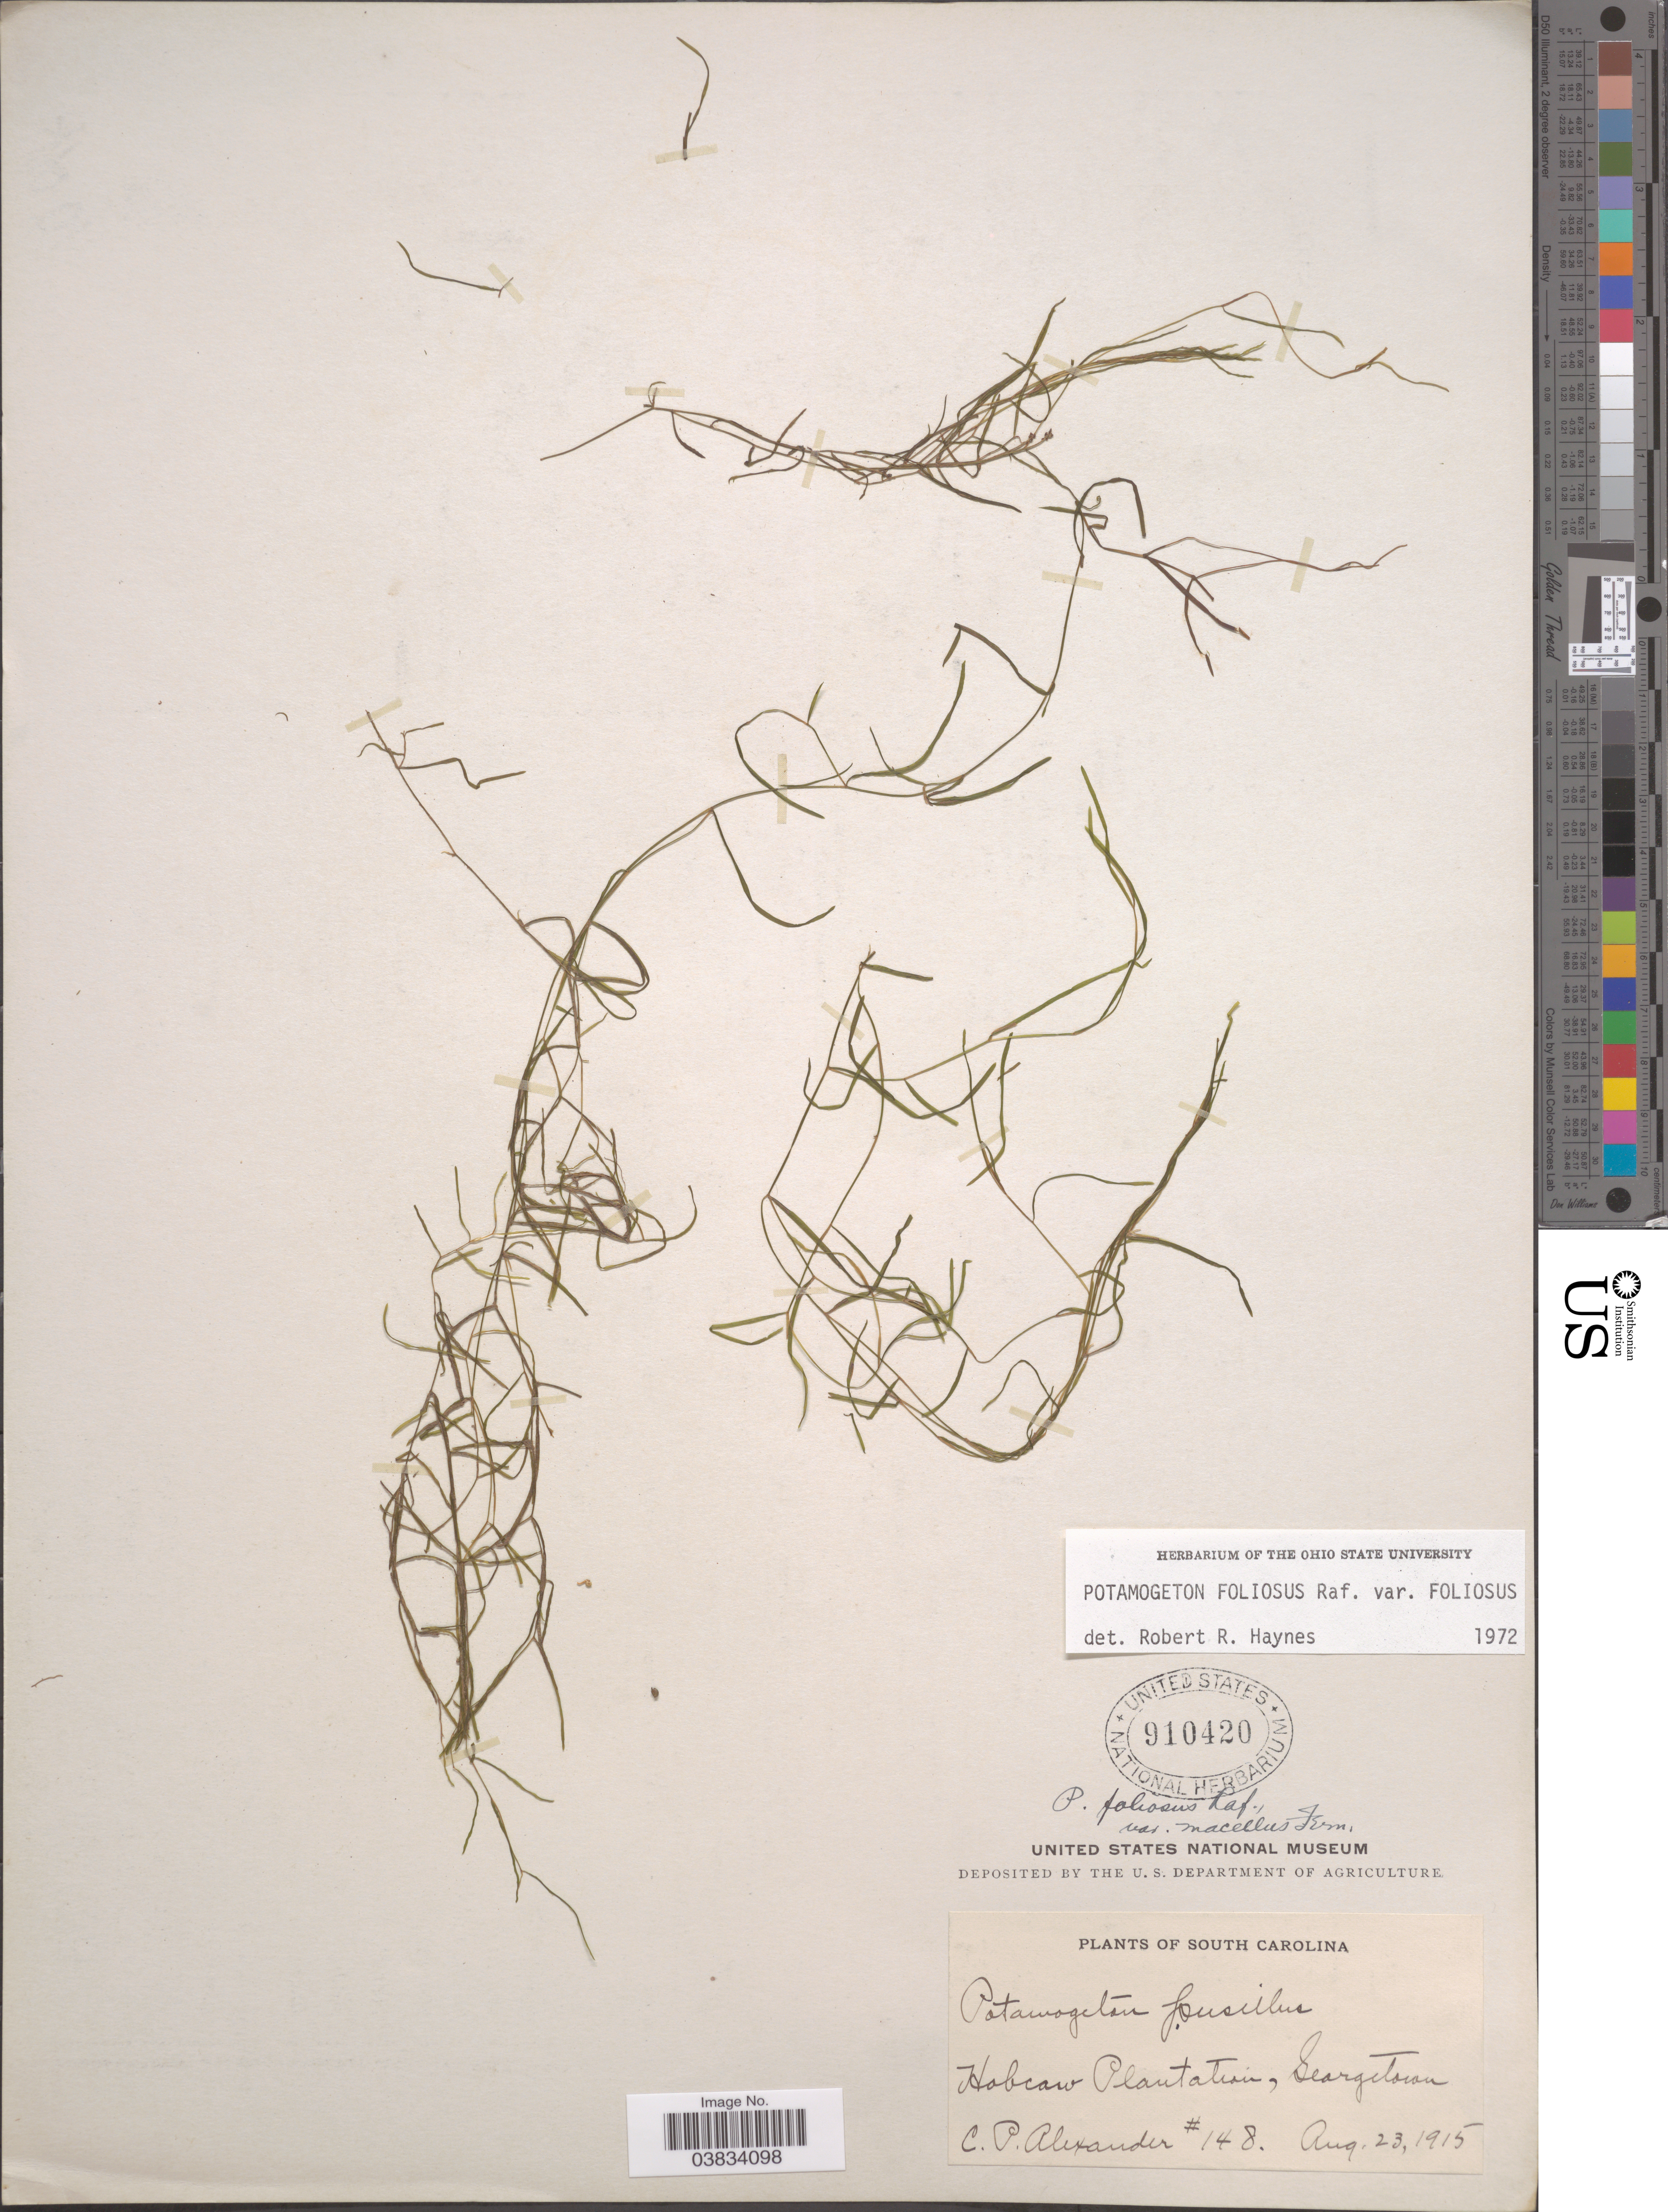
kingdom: Plantae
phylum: Tracheophyta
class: Liliopsida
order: Alismatales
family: Potamogetonaceae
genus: Potamogeton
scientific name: Potamogeton foliosus var. foliosus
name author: Raf.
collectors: C. P. Alexander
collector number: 148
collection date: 1915-08-23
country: United States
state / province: South Carolina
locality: Hobcaw Plantation, Georgetown.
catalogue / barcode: US 910420